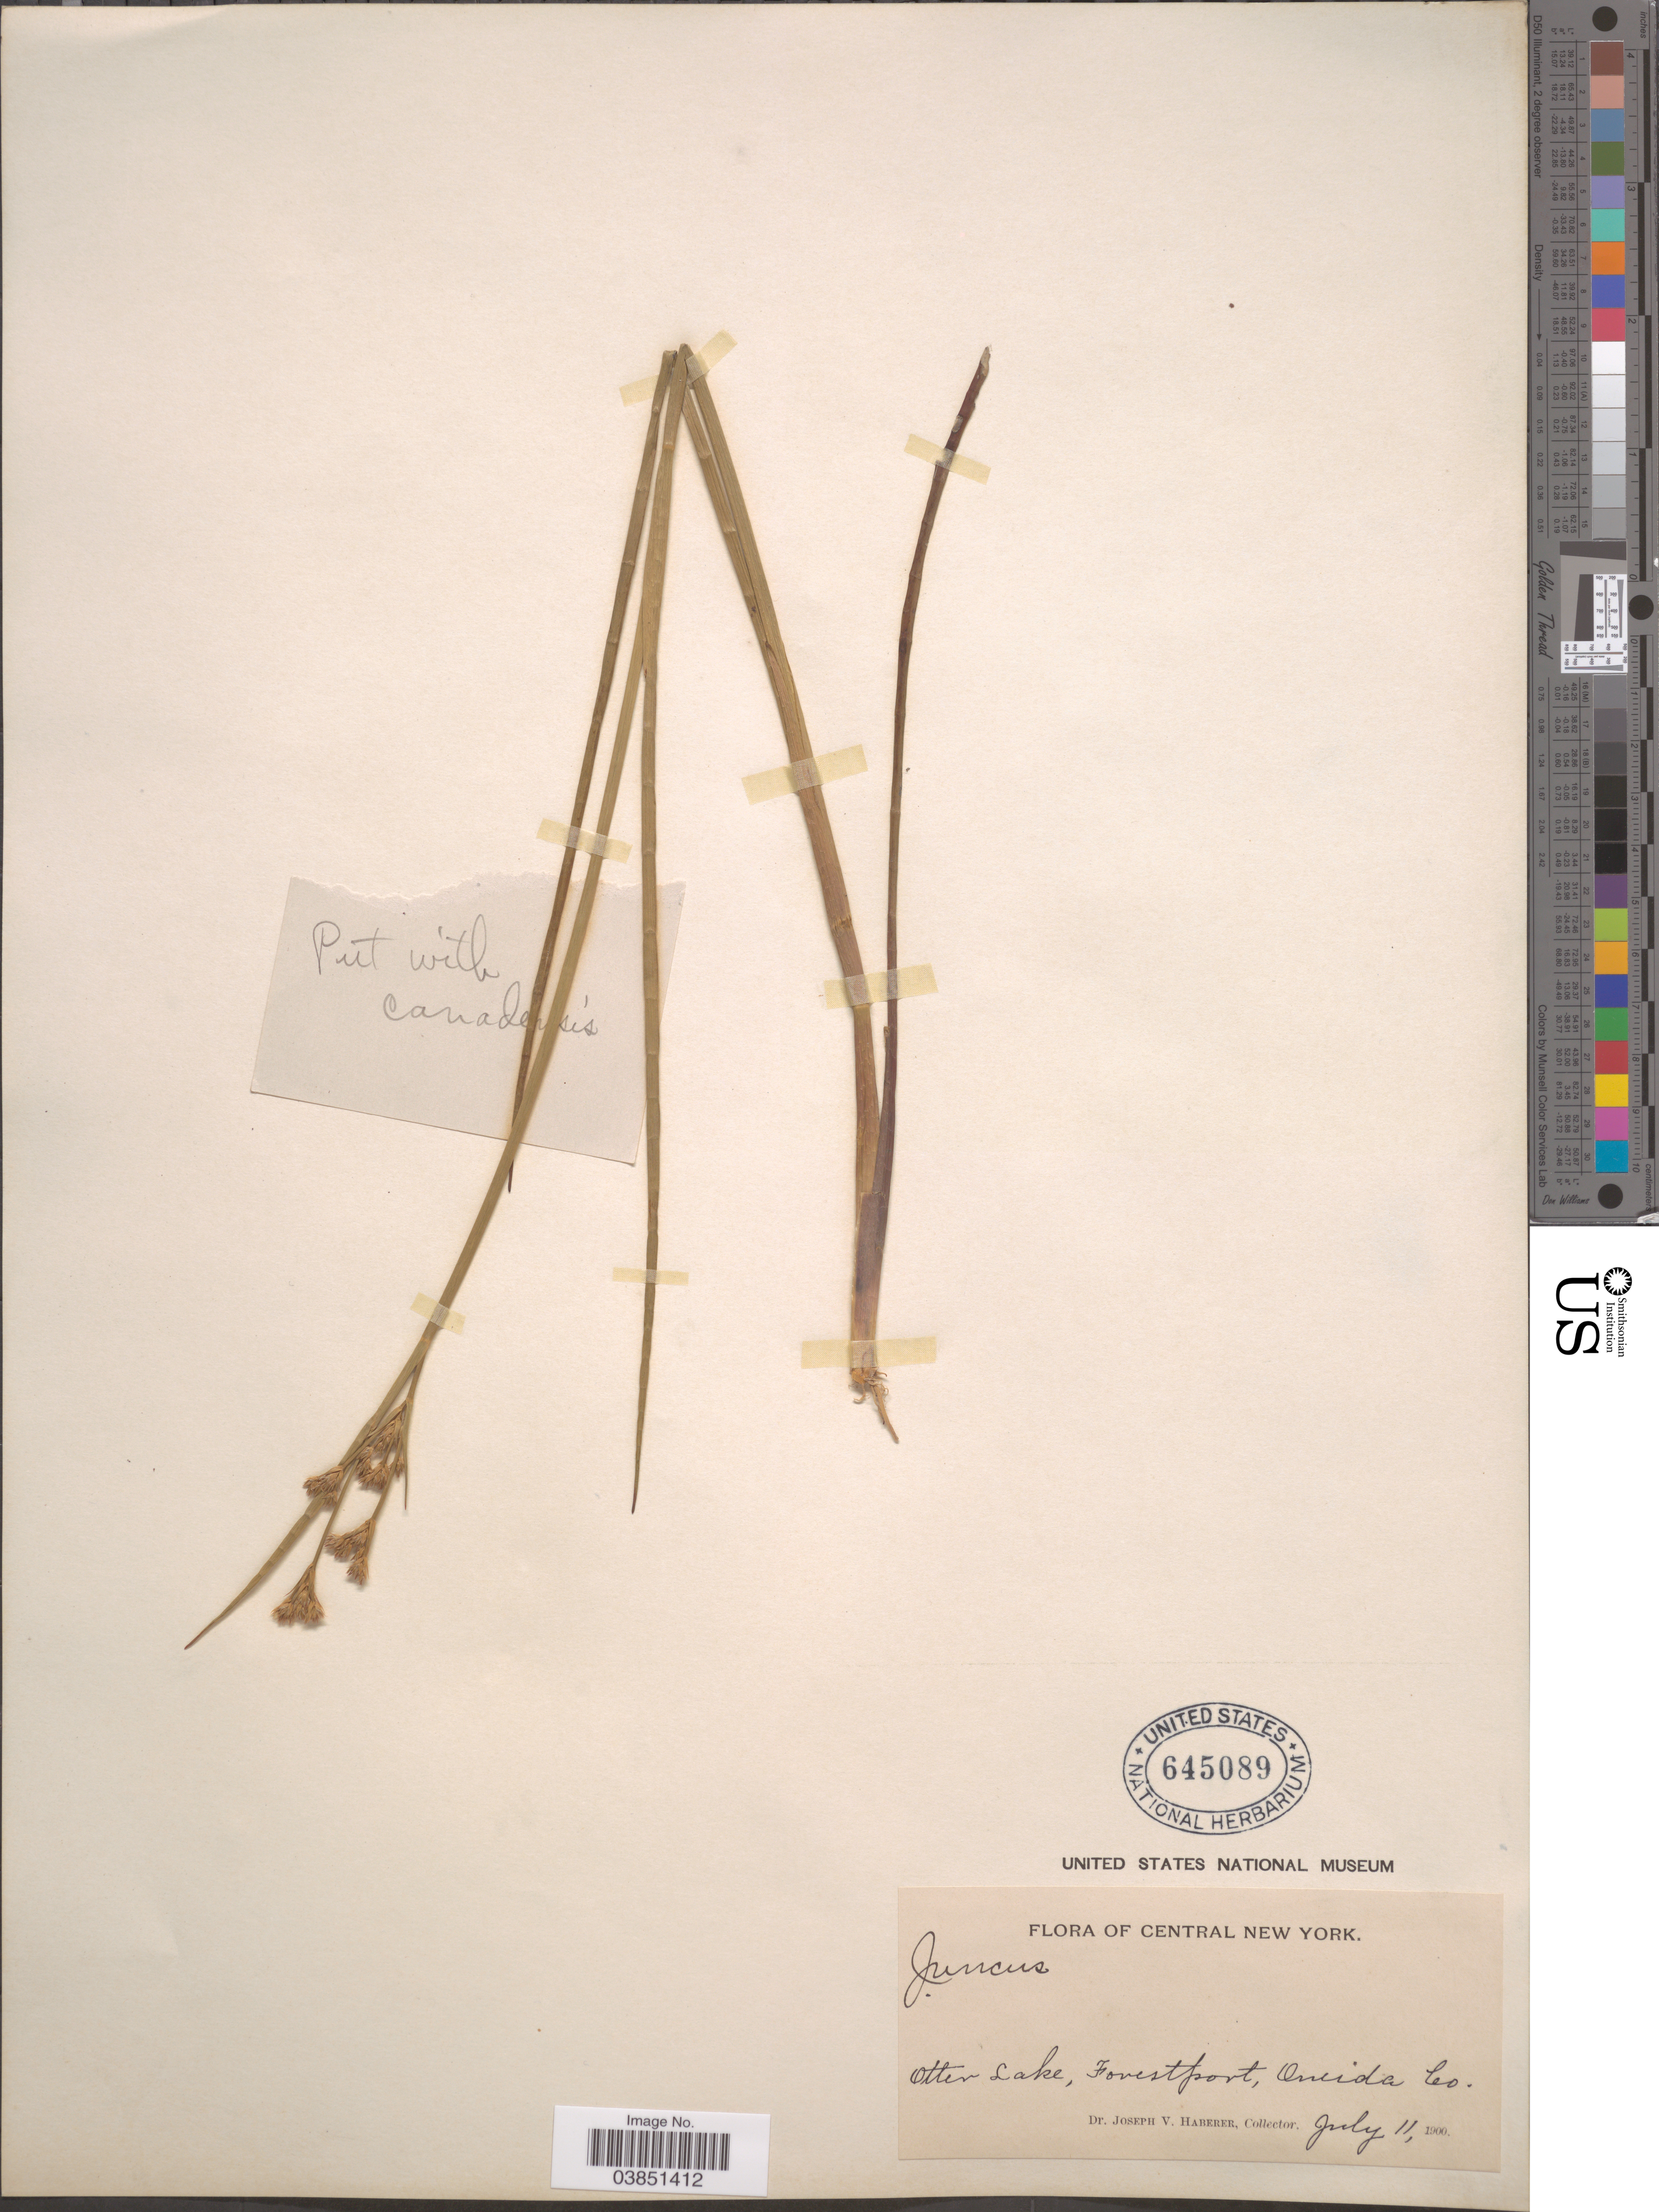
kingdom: Plantae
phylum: Tracheophyta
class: Liliopsida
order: Poales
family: Juncaceae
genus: Juncus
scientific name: Juncus canadensis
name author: J. Gay ex Laharpe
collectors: J. V. Haberer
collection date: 1900-07-11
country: United States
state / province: New York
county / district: Oneida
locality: Central New York. Otter Lake, Forestport, Oneida Co.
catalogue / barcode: US 645089